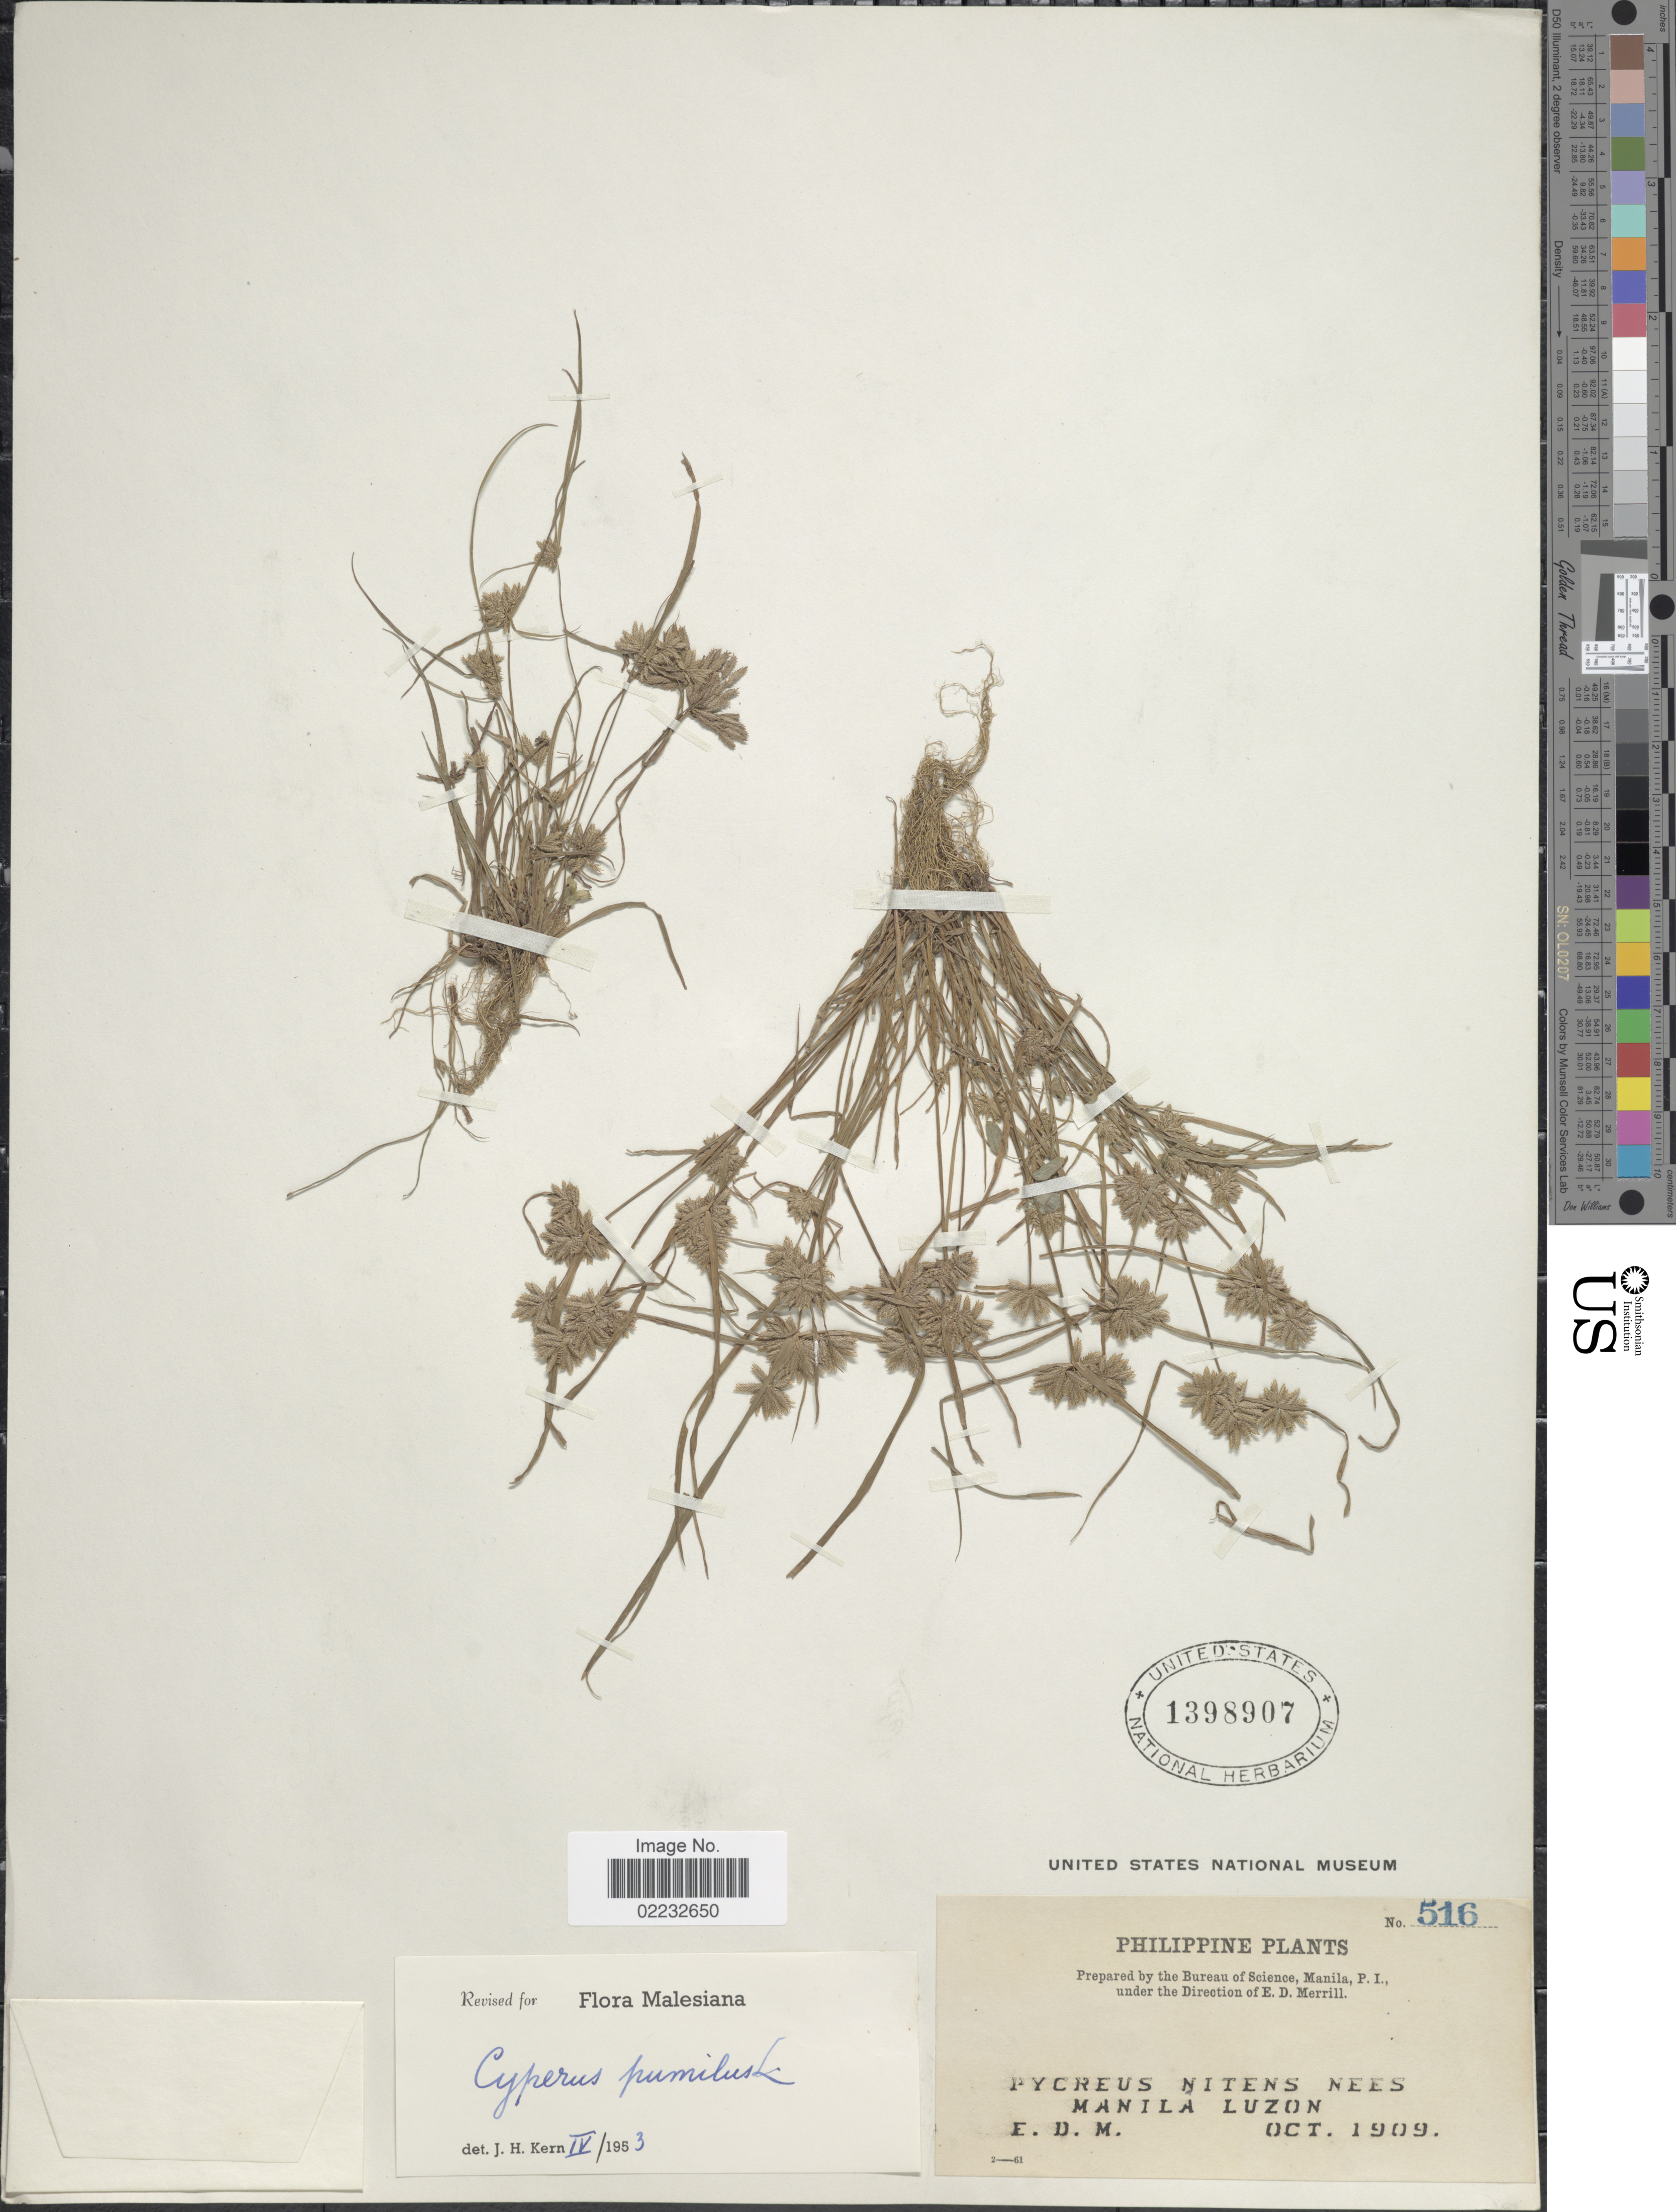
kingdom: Plantae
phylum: Tracheophyta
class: Liliopsida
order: Poales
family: Cyperaceae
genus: Cyperus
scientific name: Cyperus pumilus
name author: L.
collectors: E. D. Merrill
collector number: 516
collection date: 1909-10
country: Philippines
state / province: National Capital Region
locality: Manila Luzon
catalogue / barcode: US 1398907